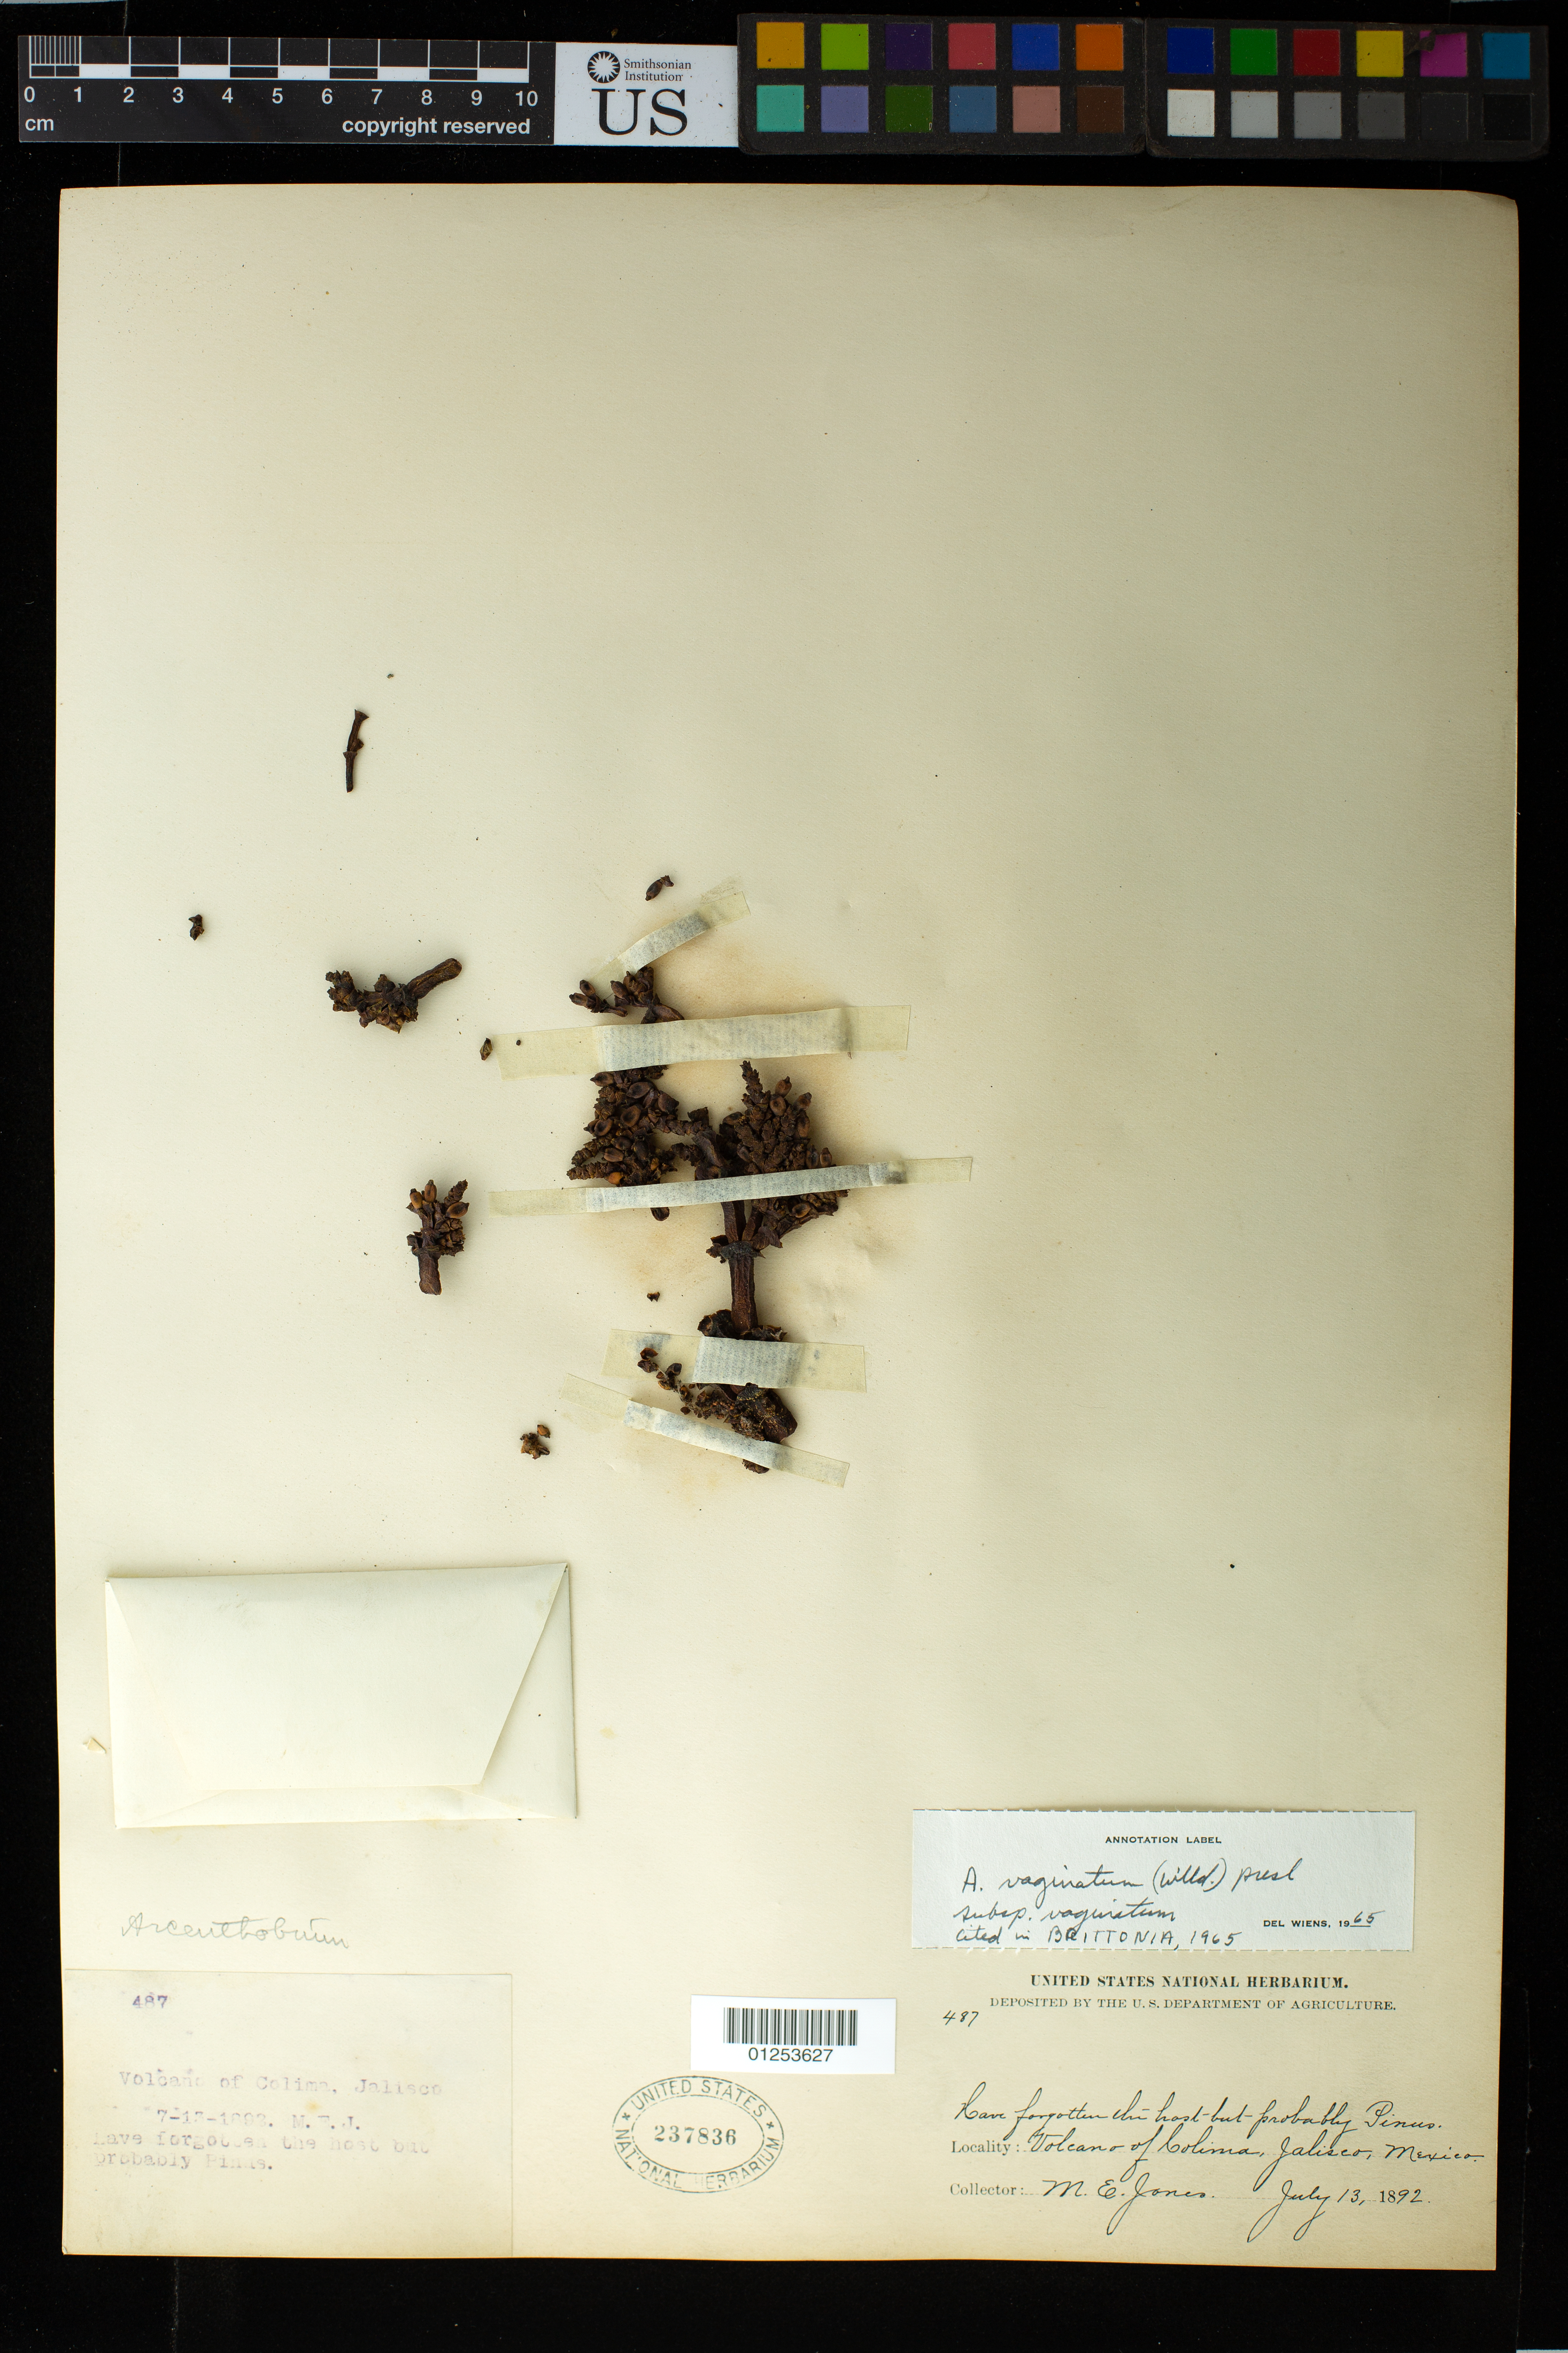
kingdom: Plantae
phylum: Tracheophyta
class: Magnoliopsida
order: Santalales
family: Viscaceae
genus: Arceuthobium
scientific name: Arceuthobium vaginatum subsp. vaginatum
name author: (Willd.) J. Presl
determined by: Wiens, D.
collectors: M. E. Jones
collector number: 487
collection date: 1892-07-13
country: Mexico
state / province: Jalisco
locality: Volcano of Lolima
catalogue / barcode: US 237836